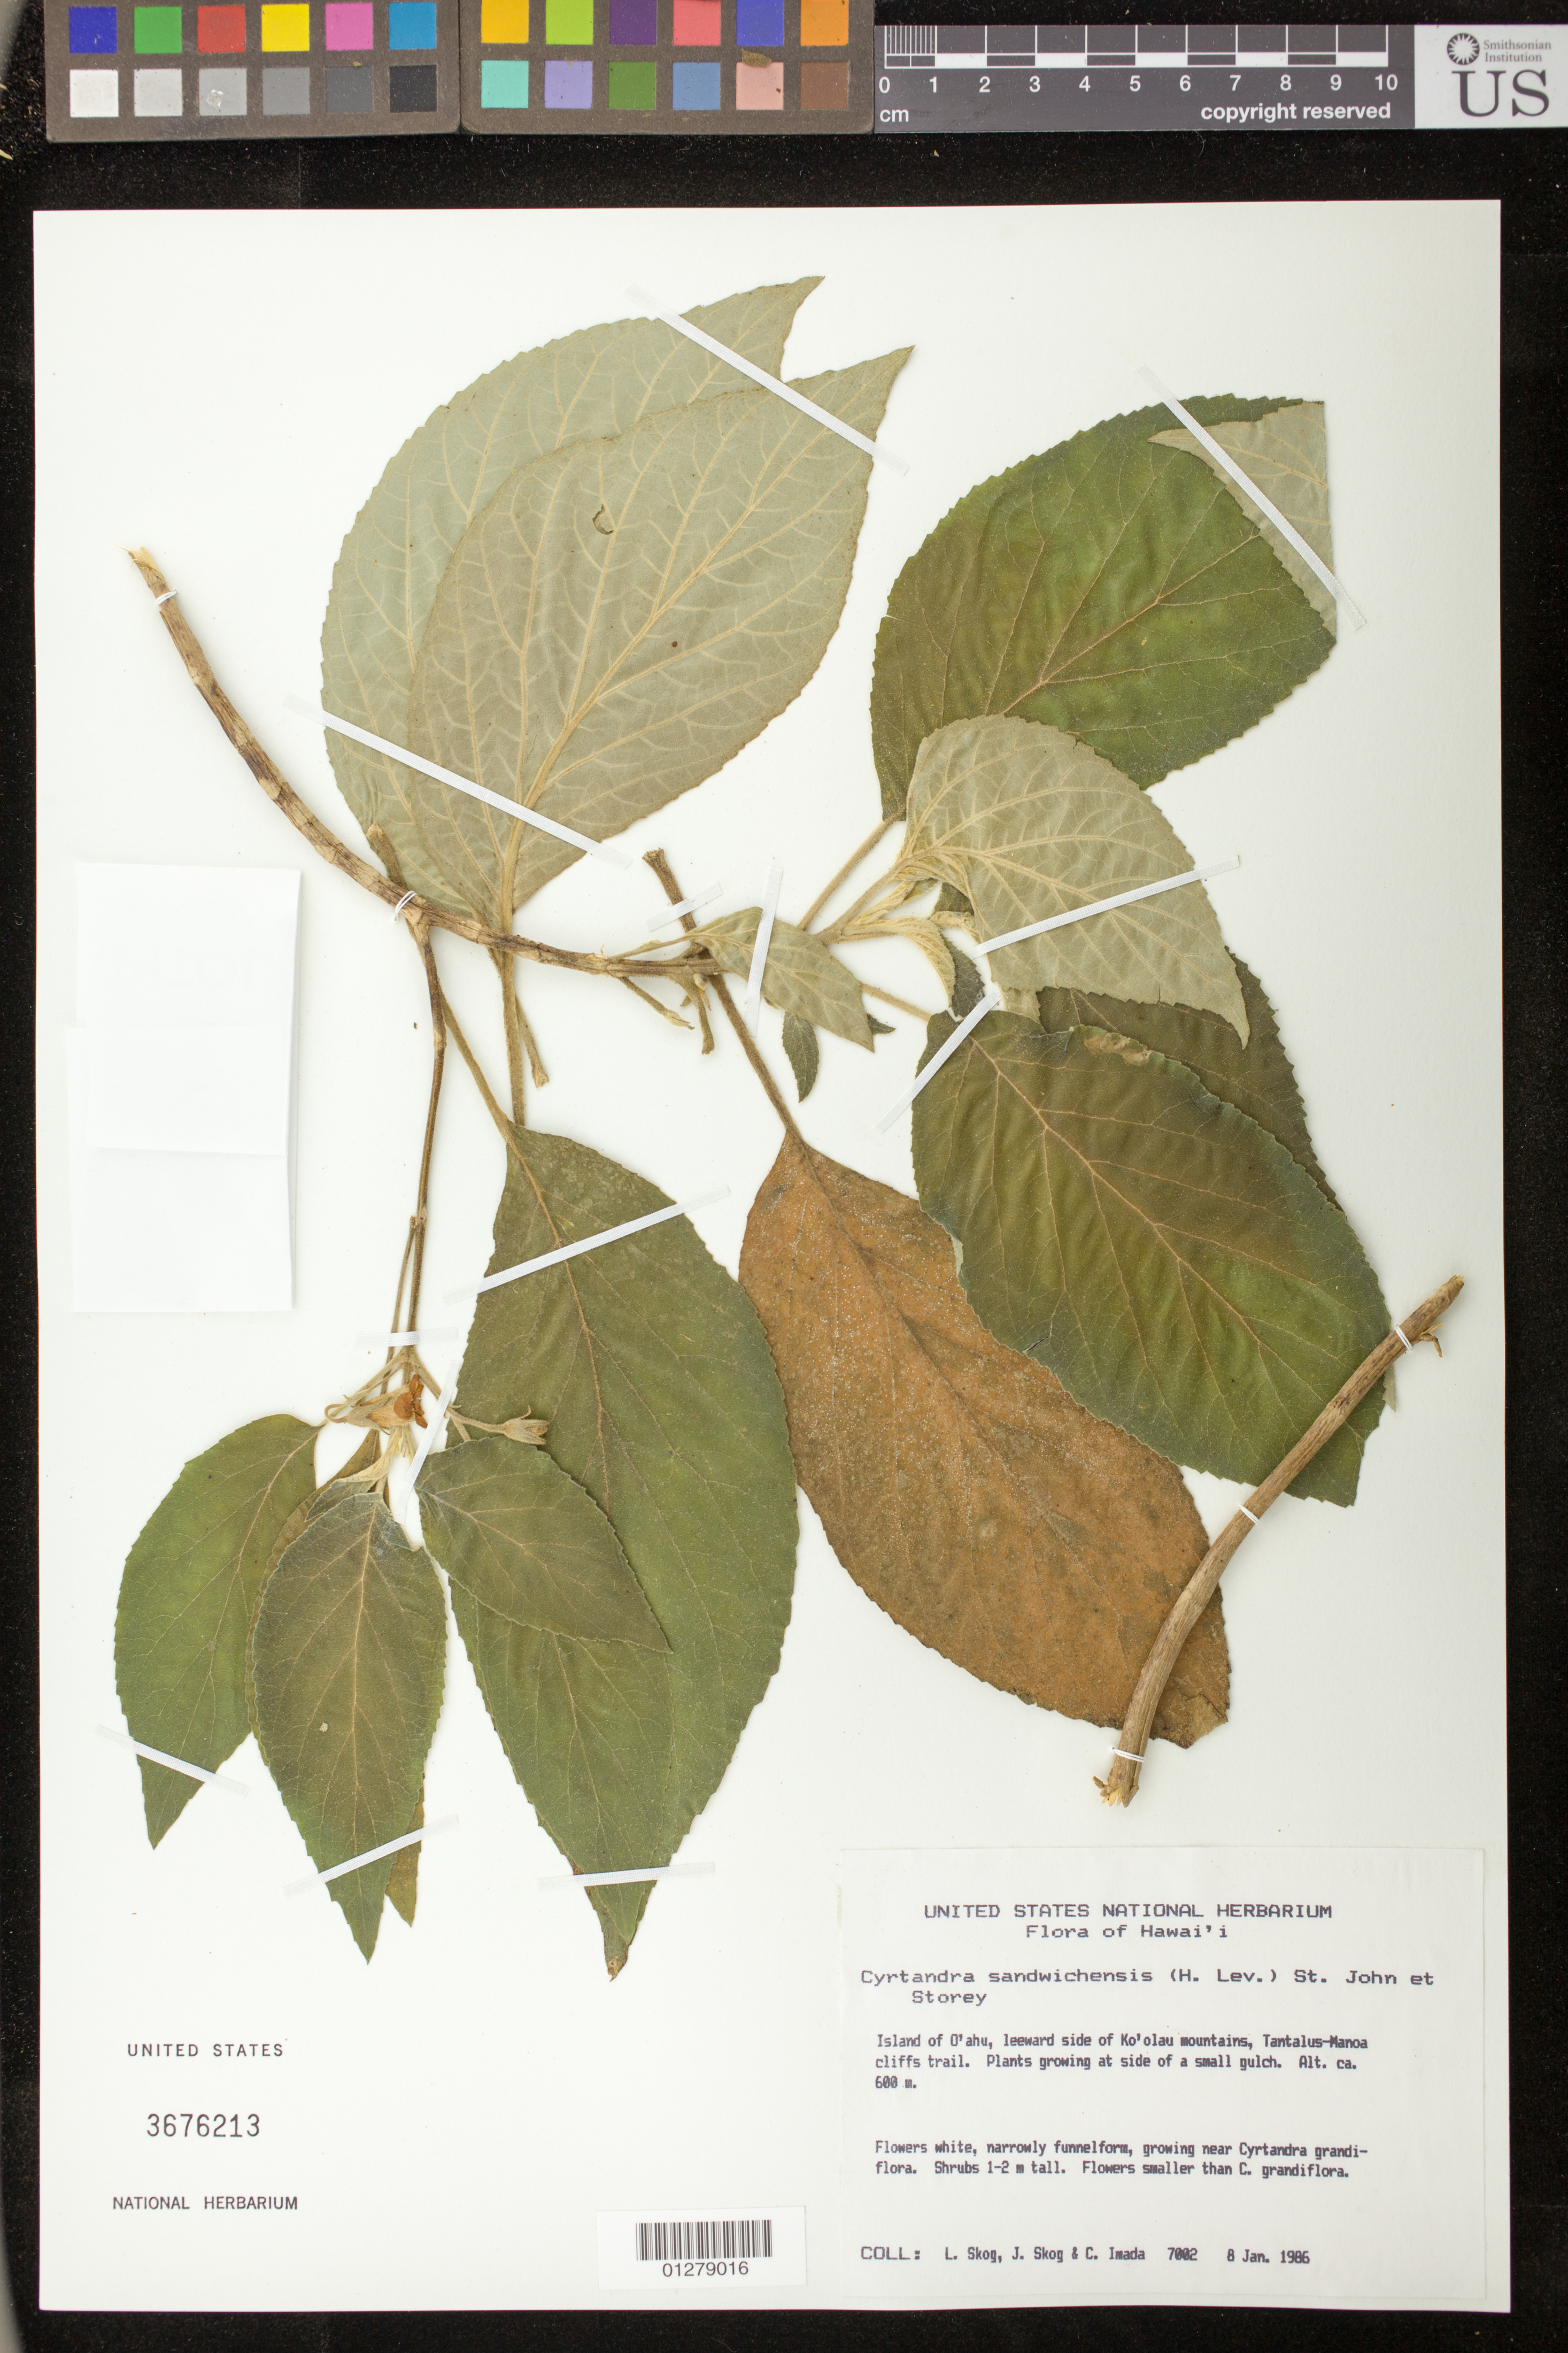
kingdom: Plantae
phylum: Tracheophyta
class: Magnoliopsida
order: Lamiales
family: Gesneriaceae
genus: Cyrtandra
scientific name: Cyrtandra sandwicensis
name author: (H. Lév.) H. St. John & Storey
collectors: L. E. Skog, J. E. Skog & C. Imada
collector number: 7002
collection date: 1986-01-08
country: United States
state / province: Hawaii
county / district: Honolulu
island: Oahu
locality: Leeward side of Ko'olau mountains, Tantalus-Manoa cliffs trail.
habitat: Side of small gulch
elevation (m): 600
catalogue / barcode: US 3676213